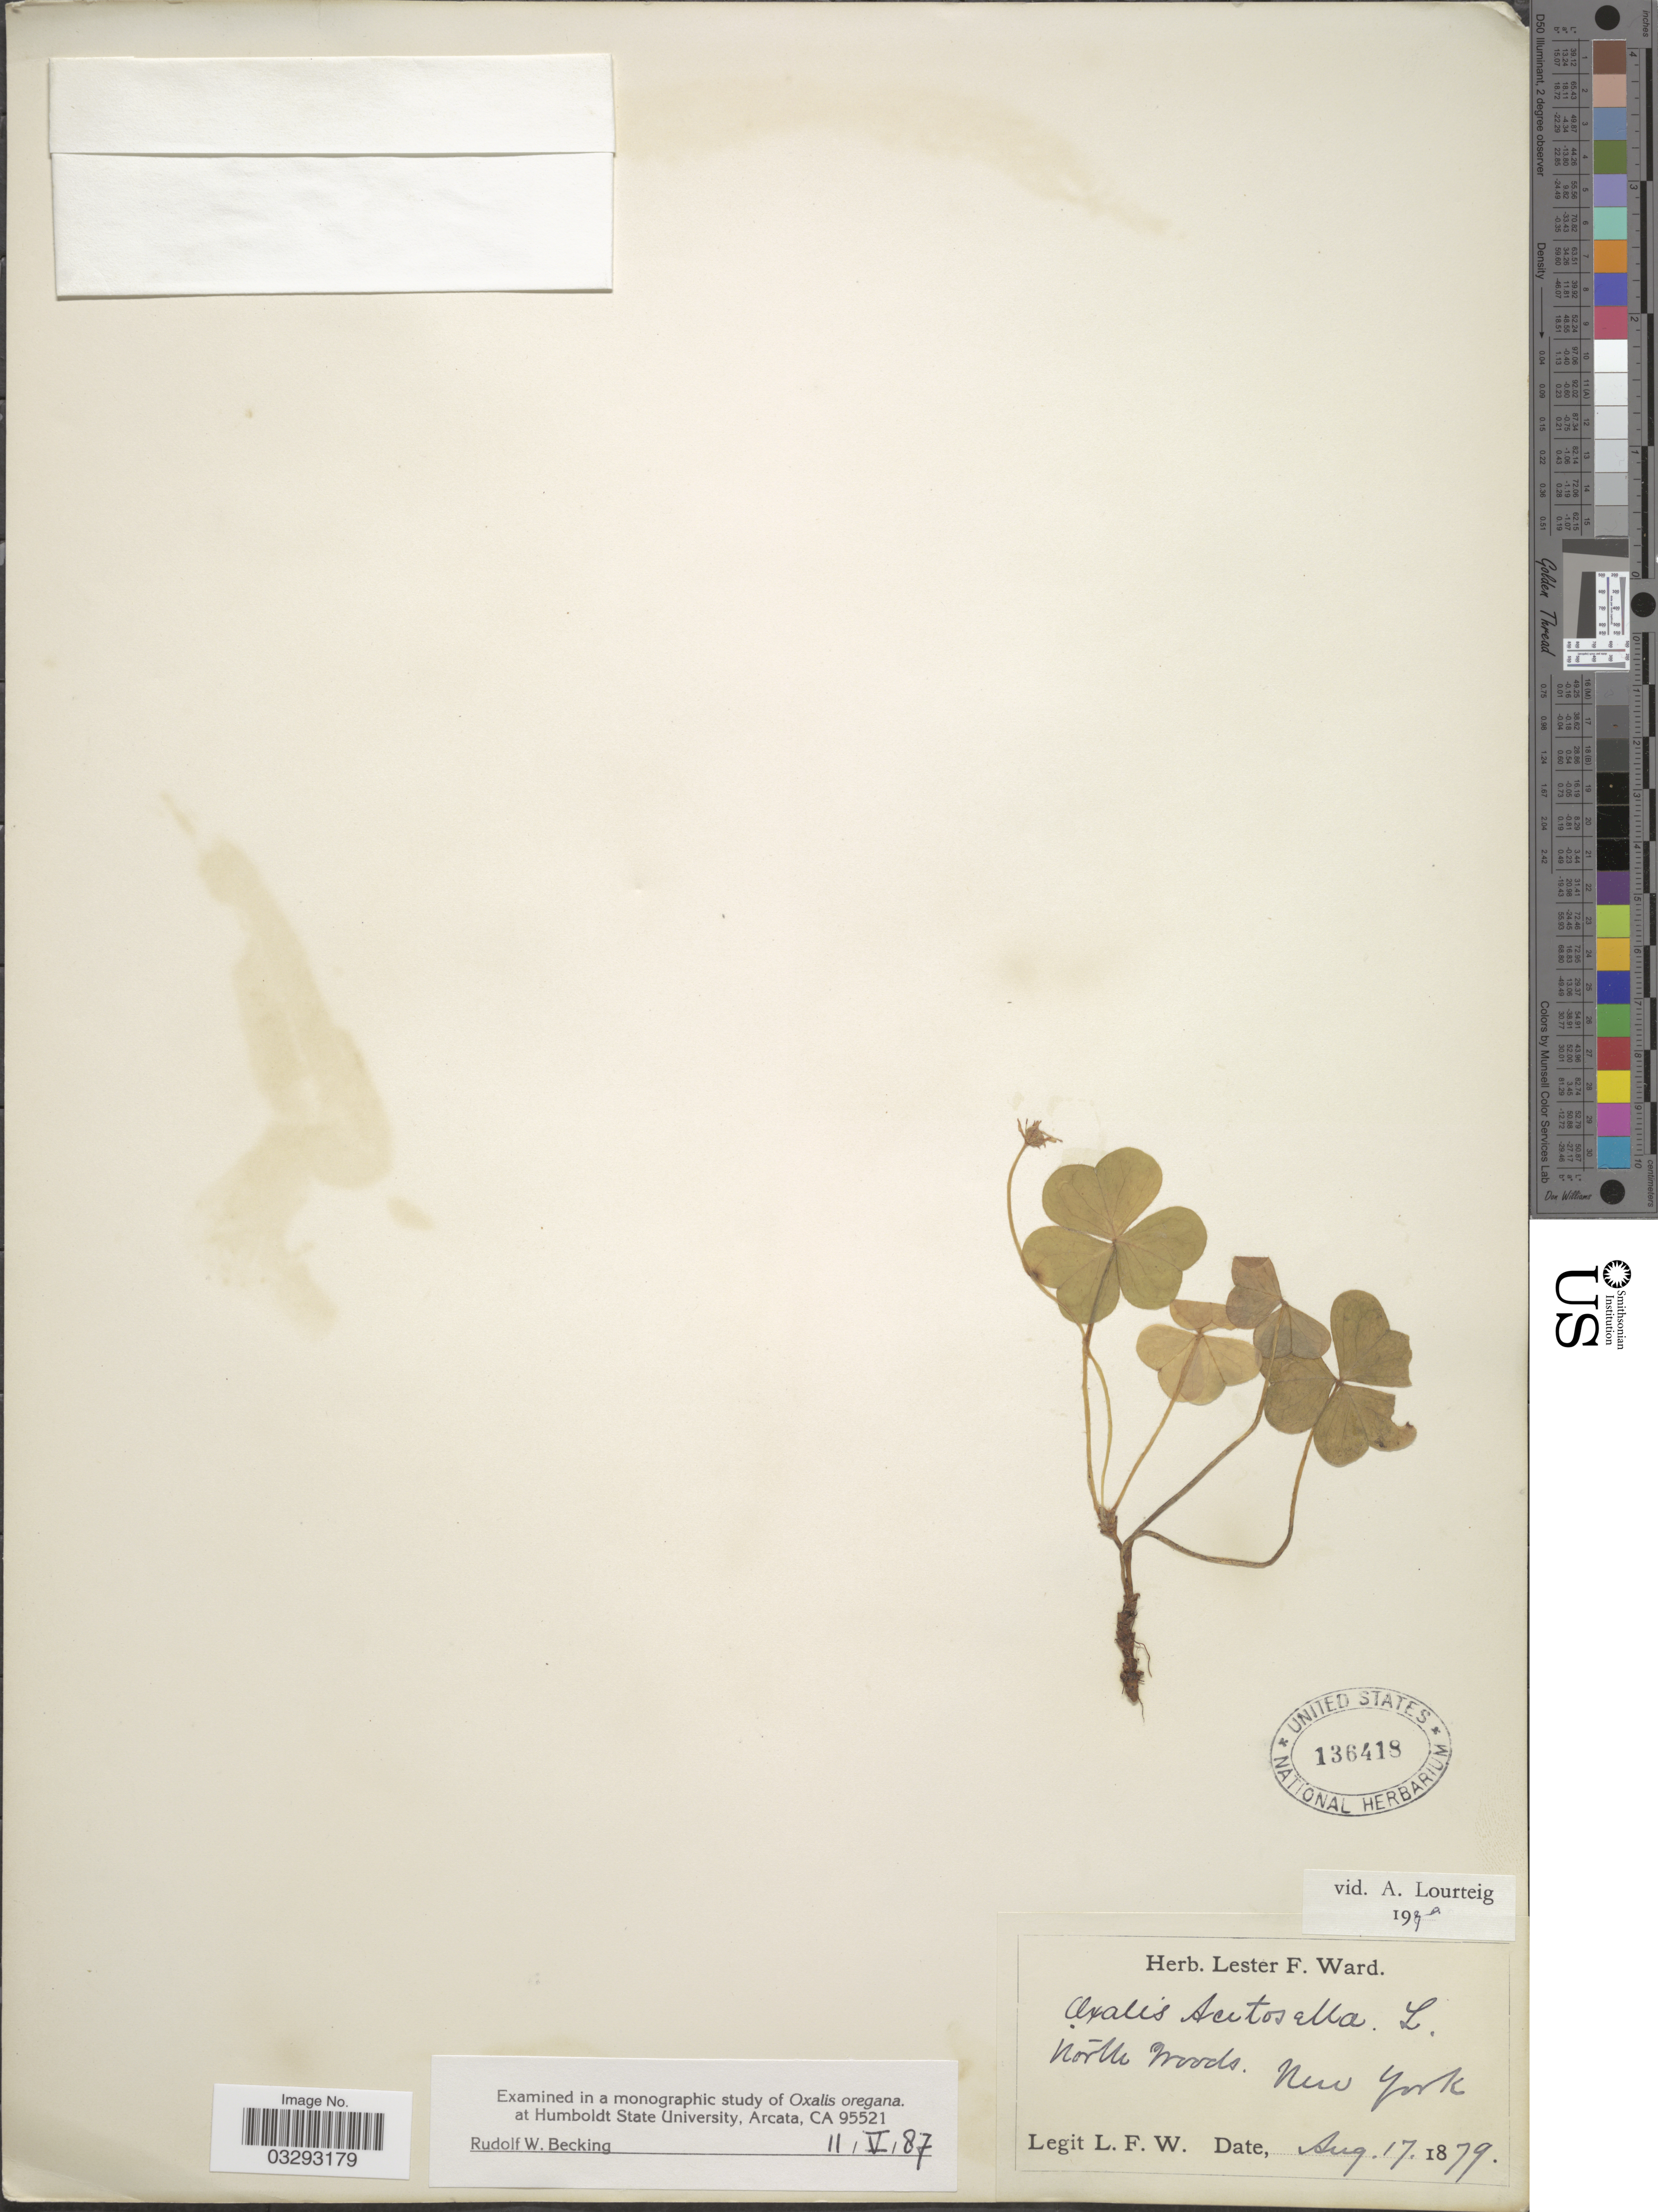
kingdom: Plantae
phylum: Tracheophyta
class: Magnoliopsida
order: Oxalidales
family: Oxalidaceae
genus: Oxalis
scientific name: Oxalis acetosella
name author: L.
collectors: L. F. Ward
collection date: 1879-08-17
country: United States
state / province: New York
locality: North Woods.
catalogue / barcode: US 136418